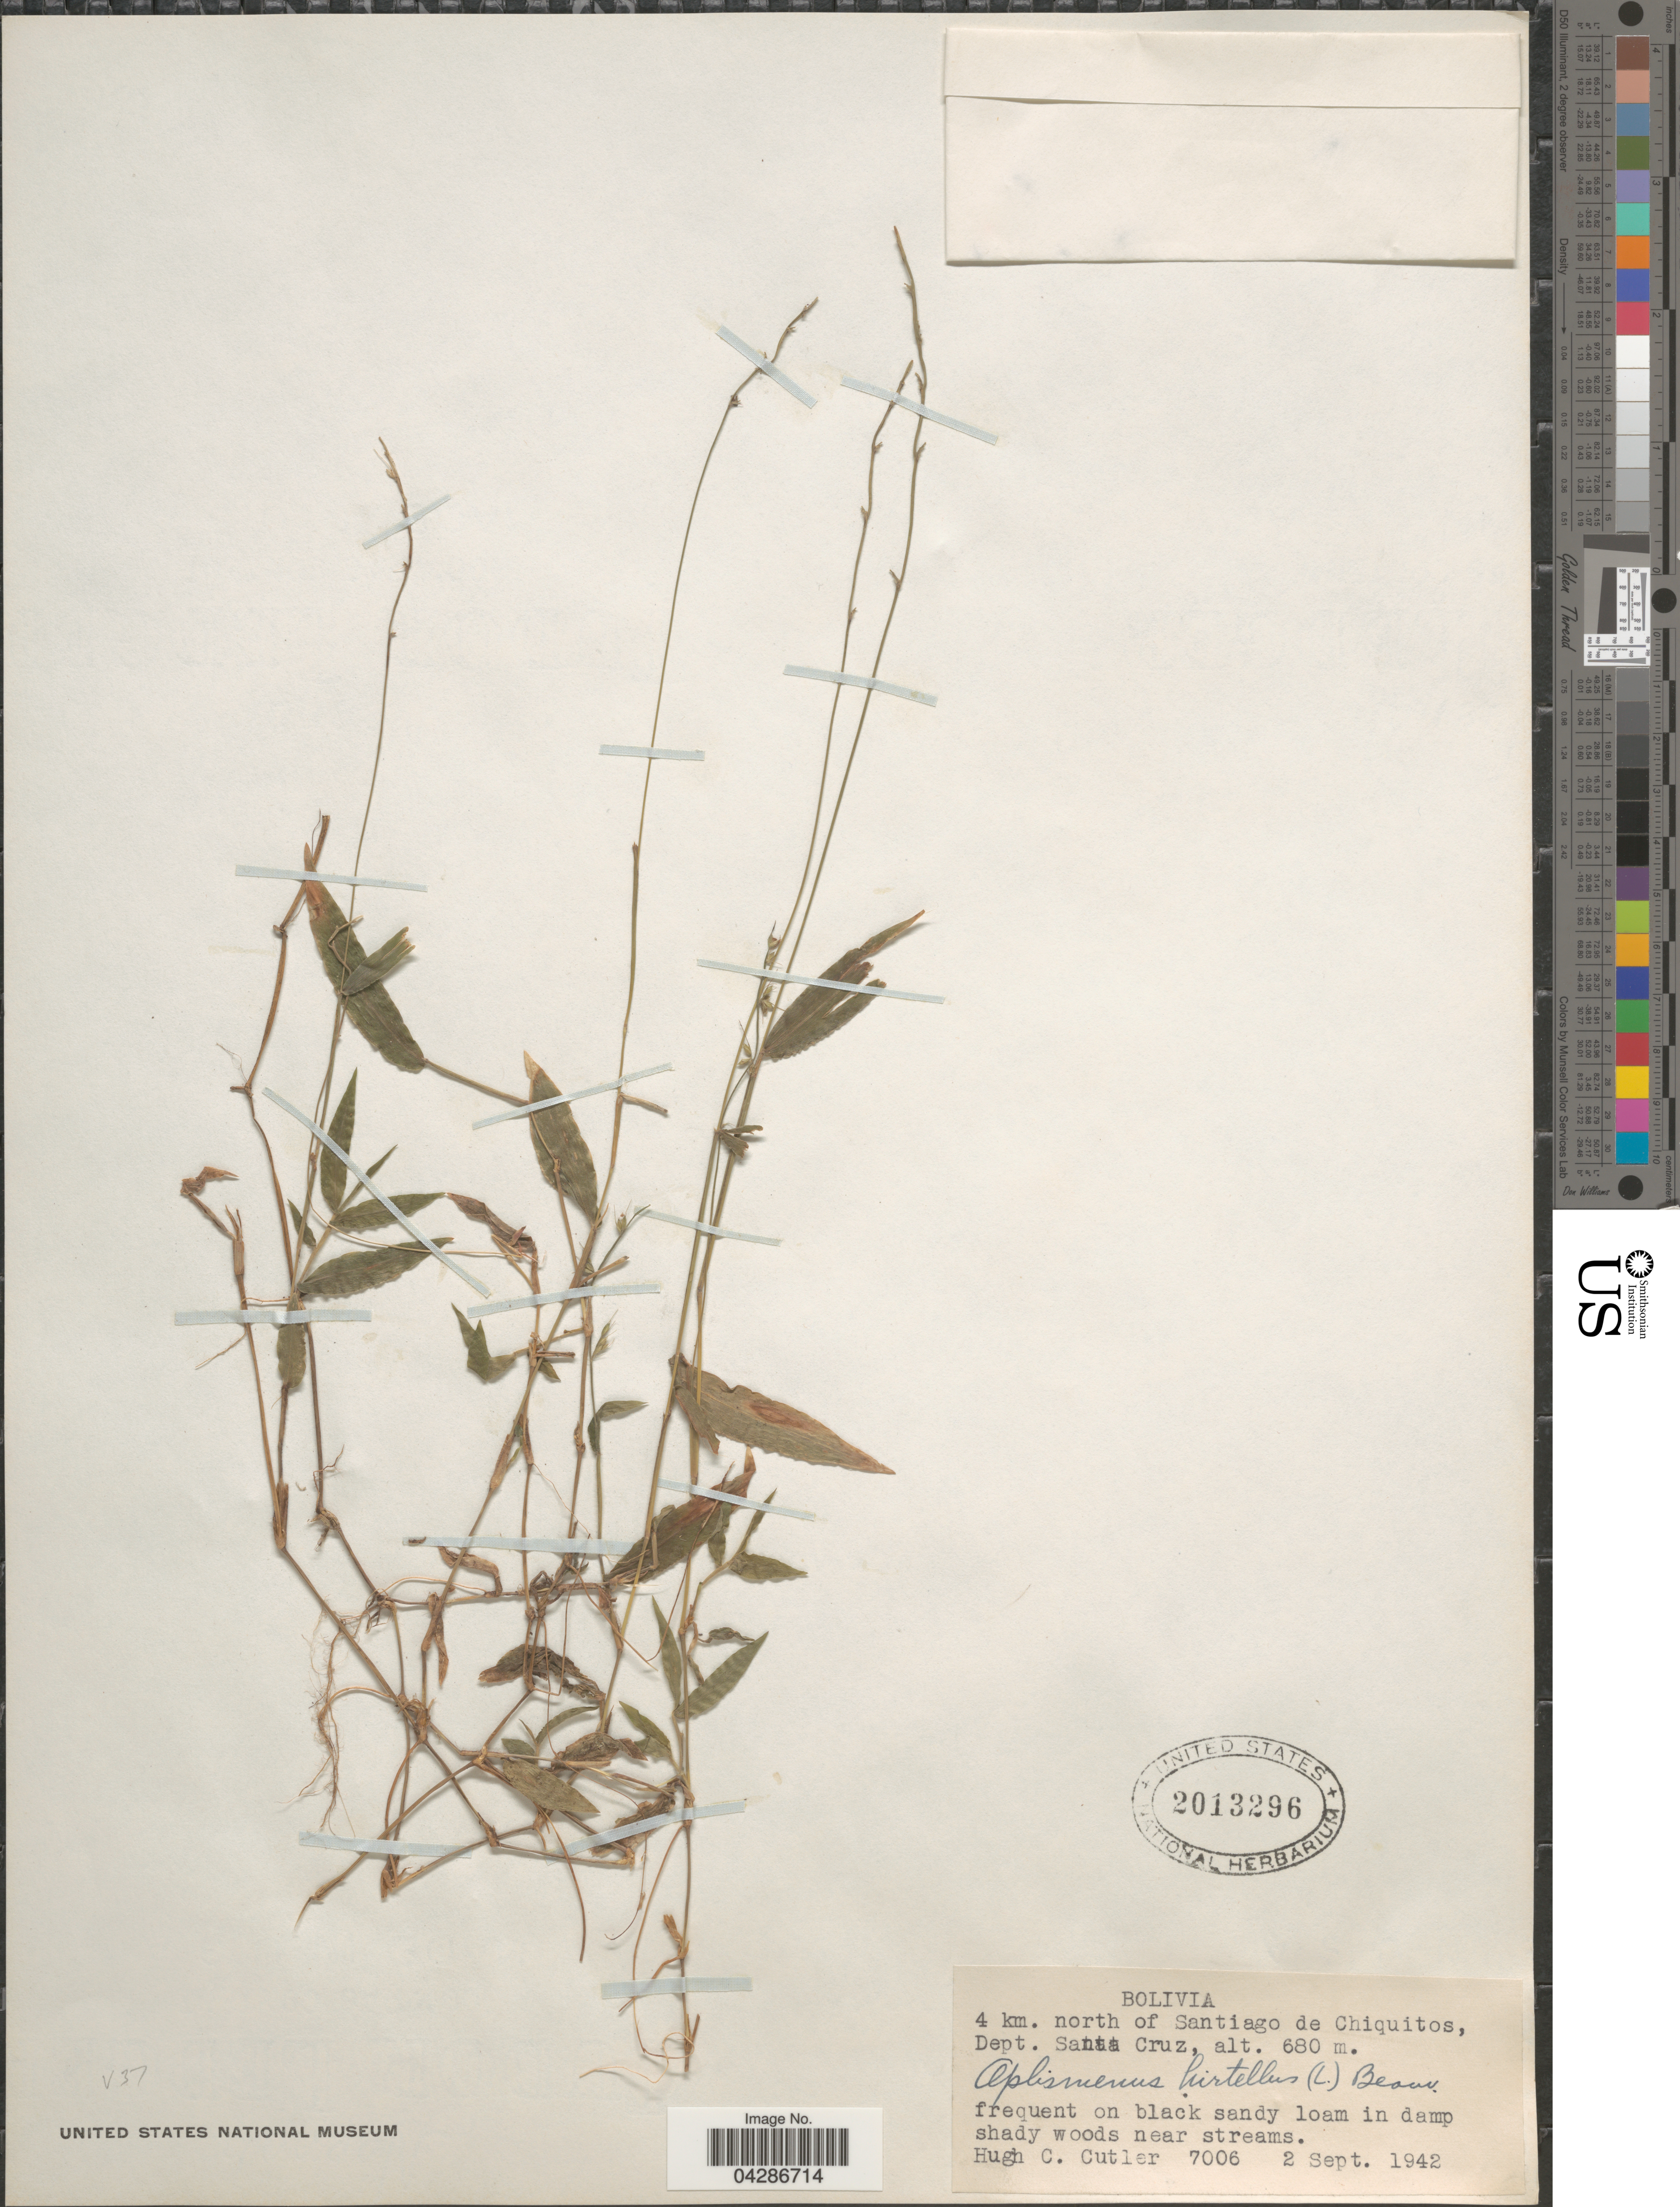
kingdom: Plantae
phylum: Tracheophyta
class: Liliopsida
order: Poales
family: Poaceae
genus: Oplismenus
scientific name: Oplismenus hirtellus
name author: (L.) P. Beauv.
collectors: H. C. Cutler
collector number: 7006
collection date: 1942-09-02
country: Bolivia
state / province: Santa Cruz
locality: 4 km. north of Santiago de Chiquitos, Dept. Santa Cruz.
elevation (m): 680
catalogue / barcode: US 2013296